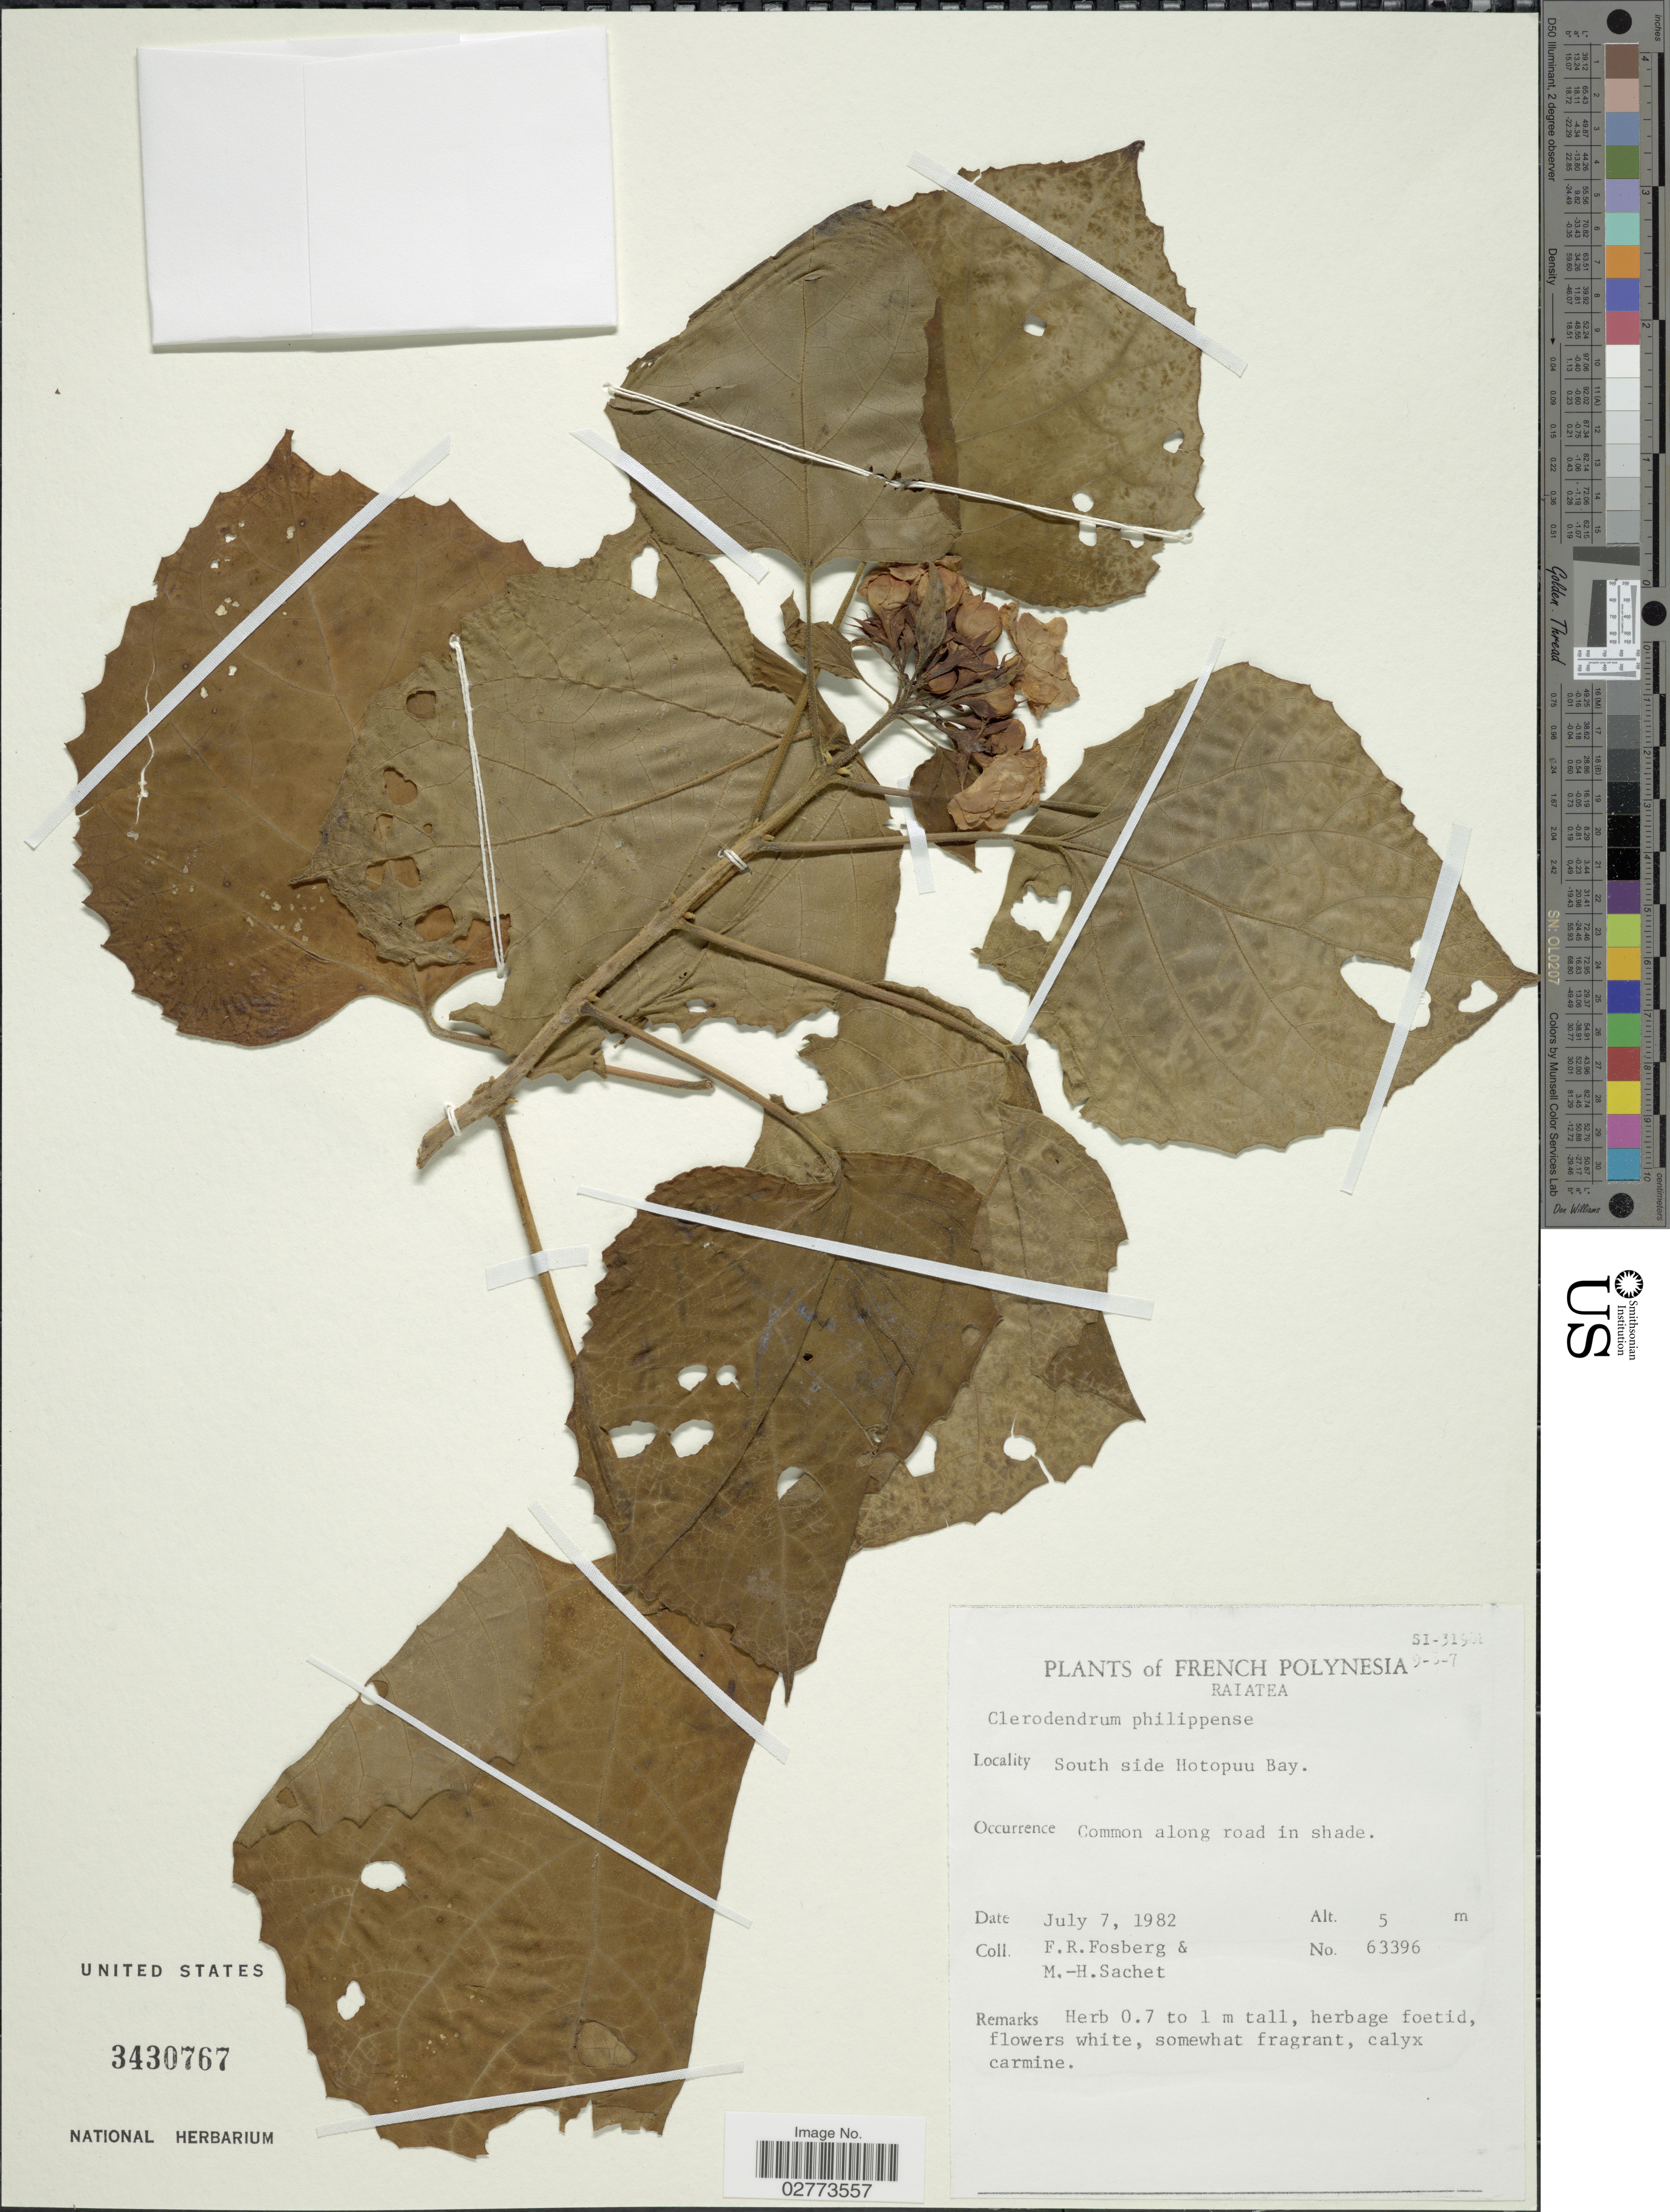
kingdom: Plantae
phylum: Tracheophyta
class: Magnoliopsida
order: Lamiales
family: Lamiaceae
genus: Clerodendrum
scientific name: Clerodendrum philippinum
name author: Schauer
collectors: F. R. Fosberg & M.-H. Sachet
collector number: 63396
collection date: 1982-07-07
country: French Polynesia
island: Raiatea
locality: Raiatea. South side of Hotopuu Bay.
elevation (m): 5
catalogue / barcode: US 3430767